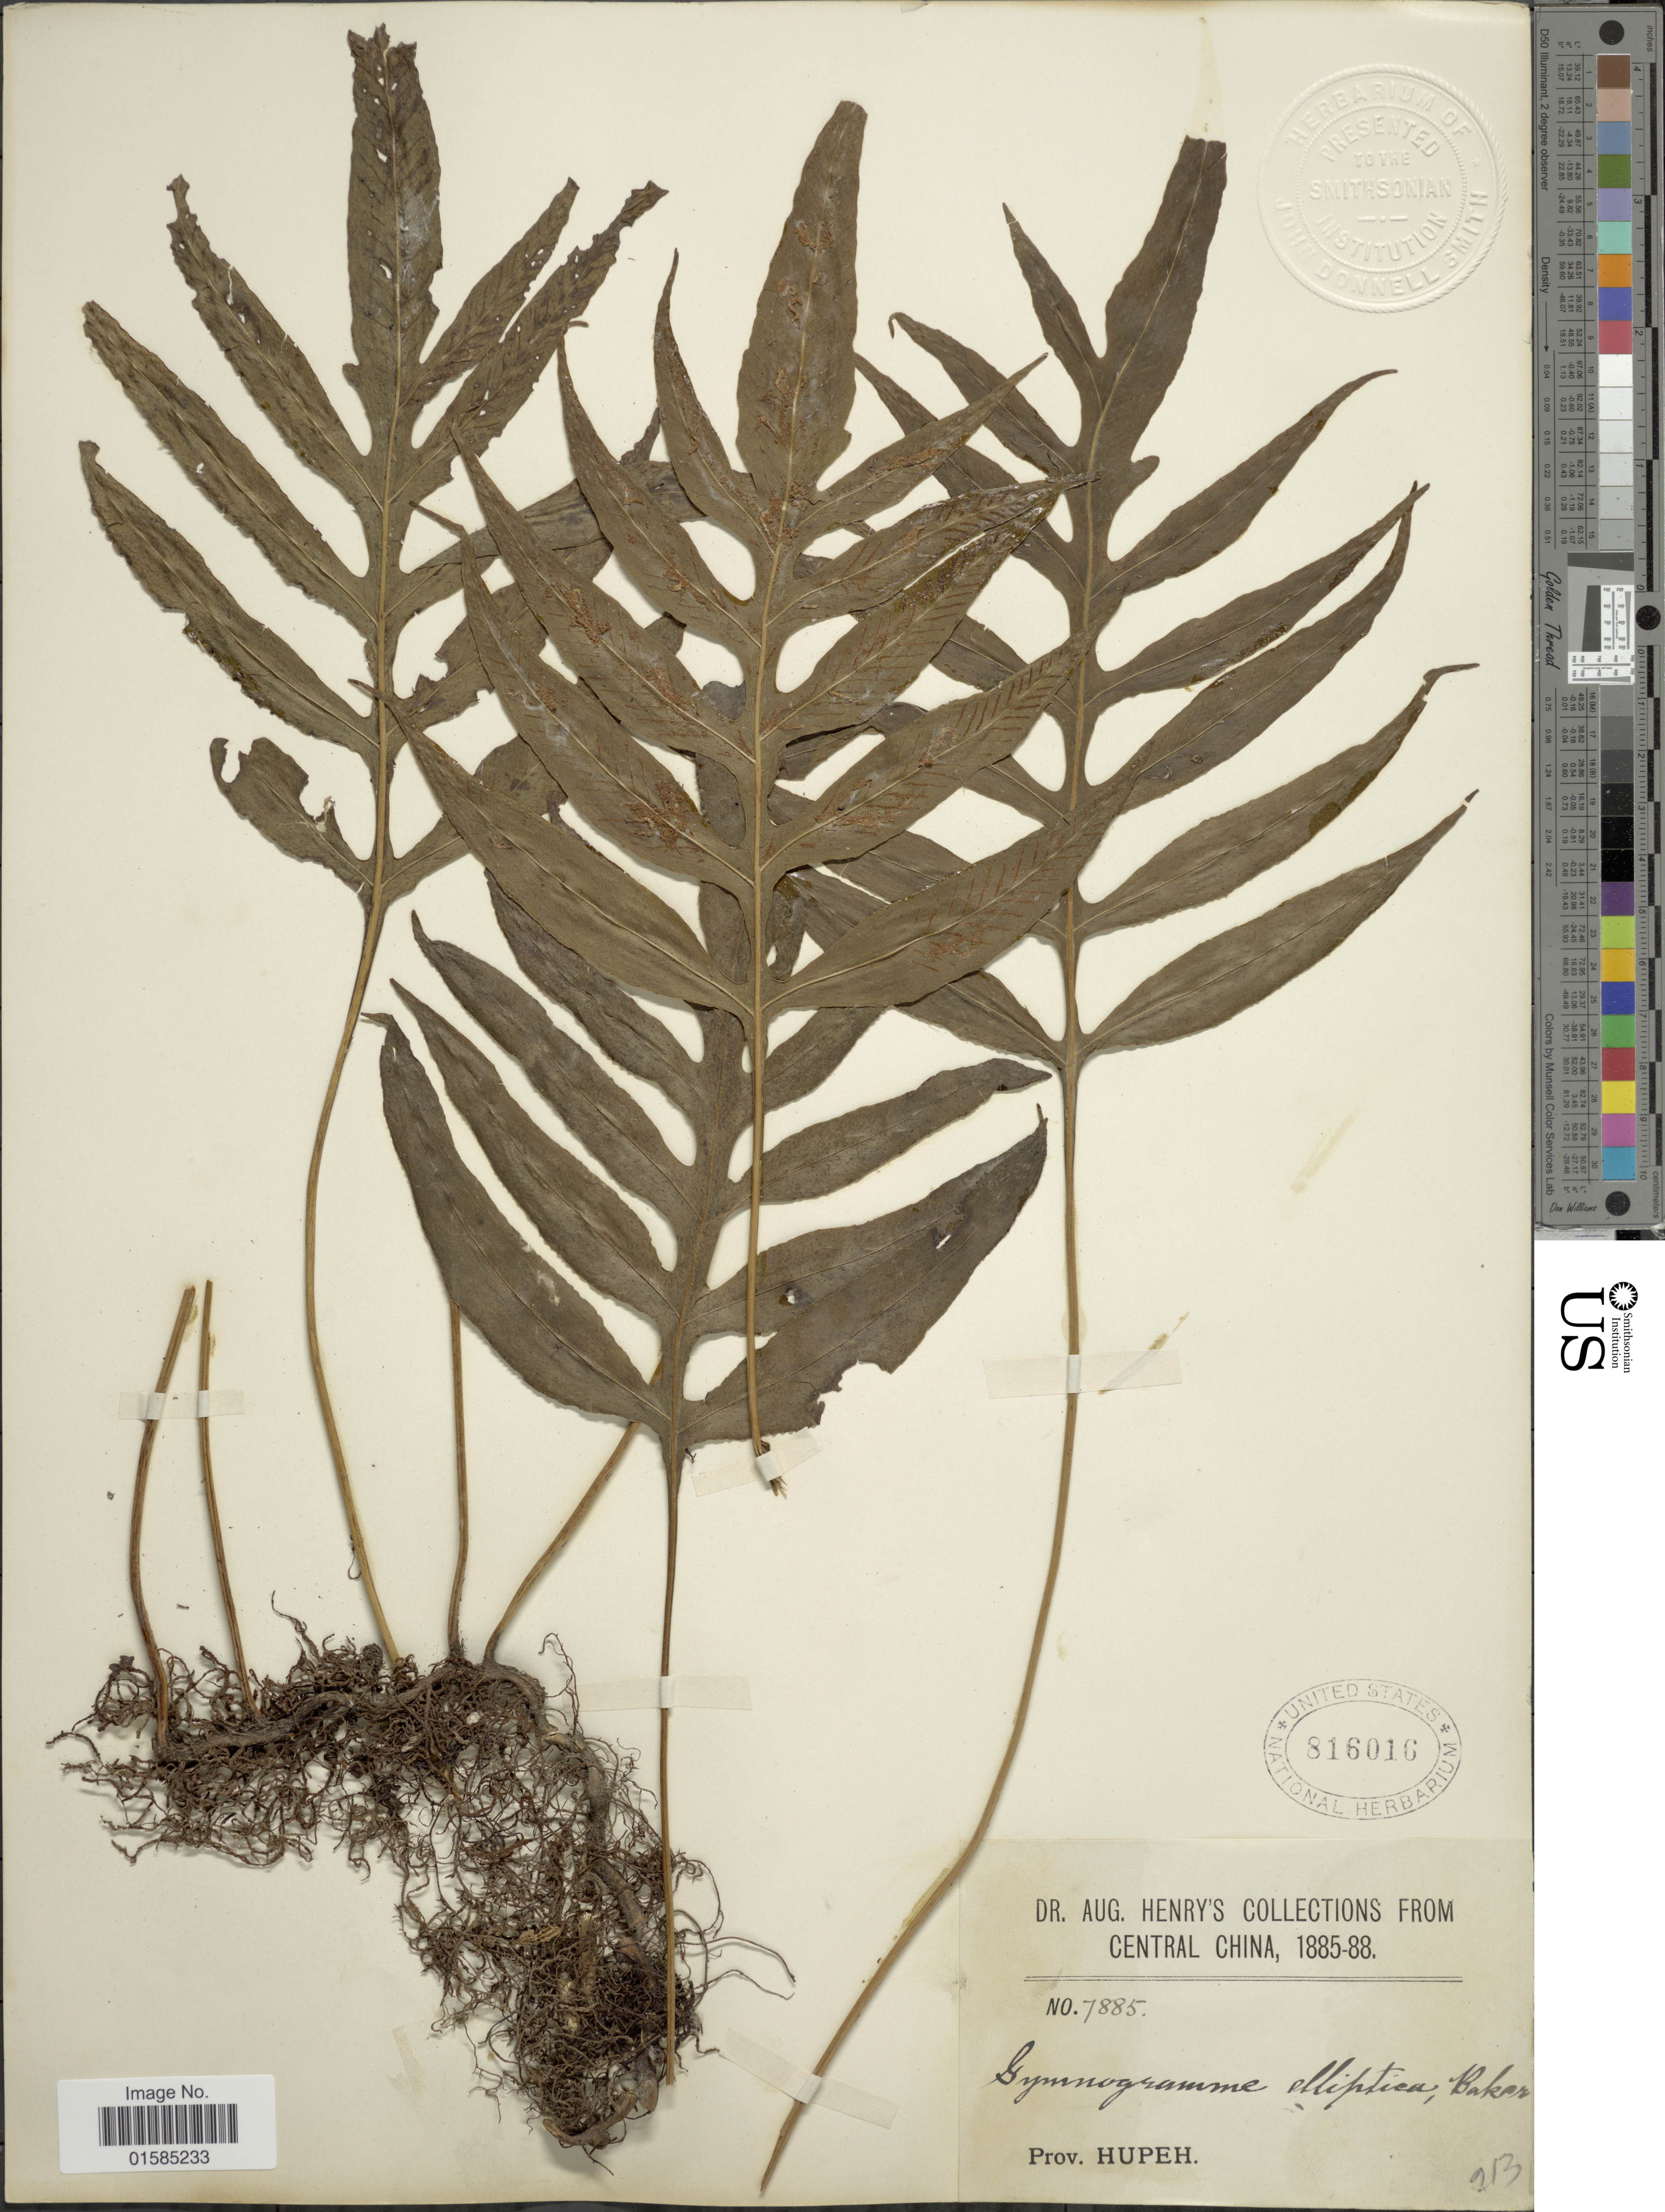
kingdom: Plantae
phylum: Tracheophyta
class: Polypodiopsida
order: Polypodiales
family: Polypodiaceae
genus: Leptochilus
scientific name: Leptochilus ellipticus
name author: (Thunb.) Noot.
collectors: A. Henry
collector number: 7885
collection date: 1885/1888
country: China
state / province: Hubei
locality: Central China, Hupeh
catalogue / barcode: US 816016